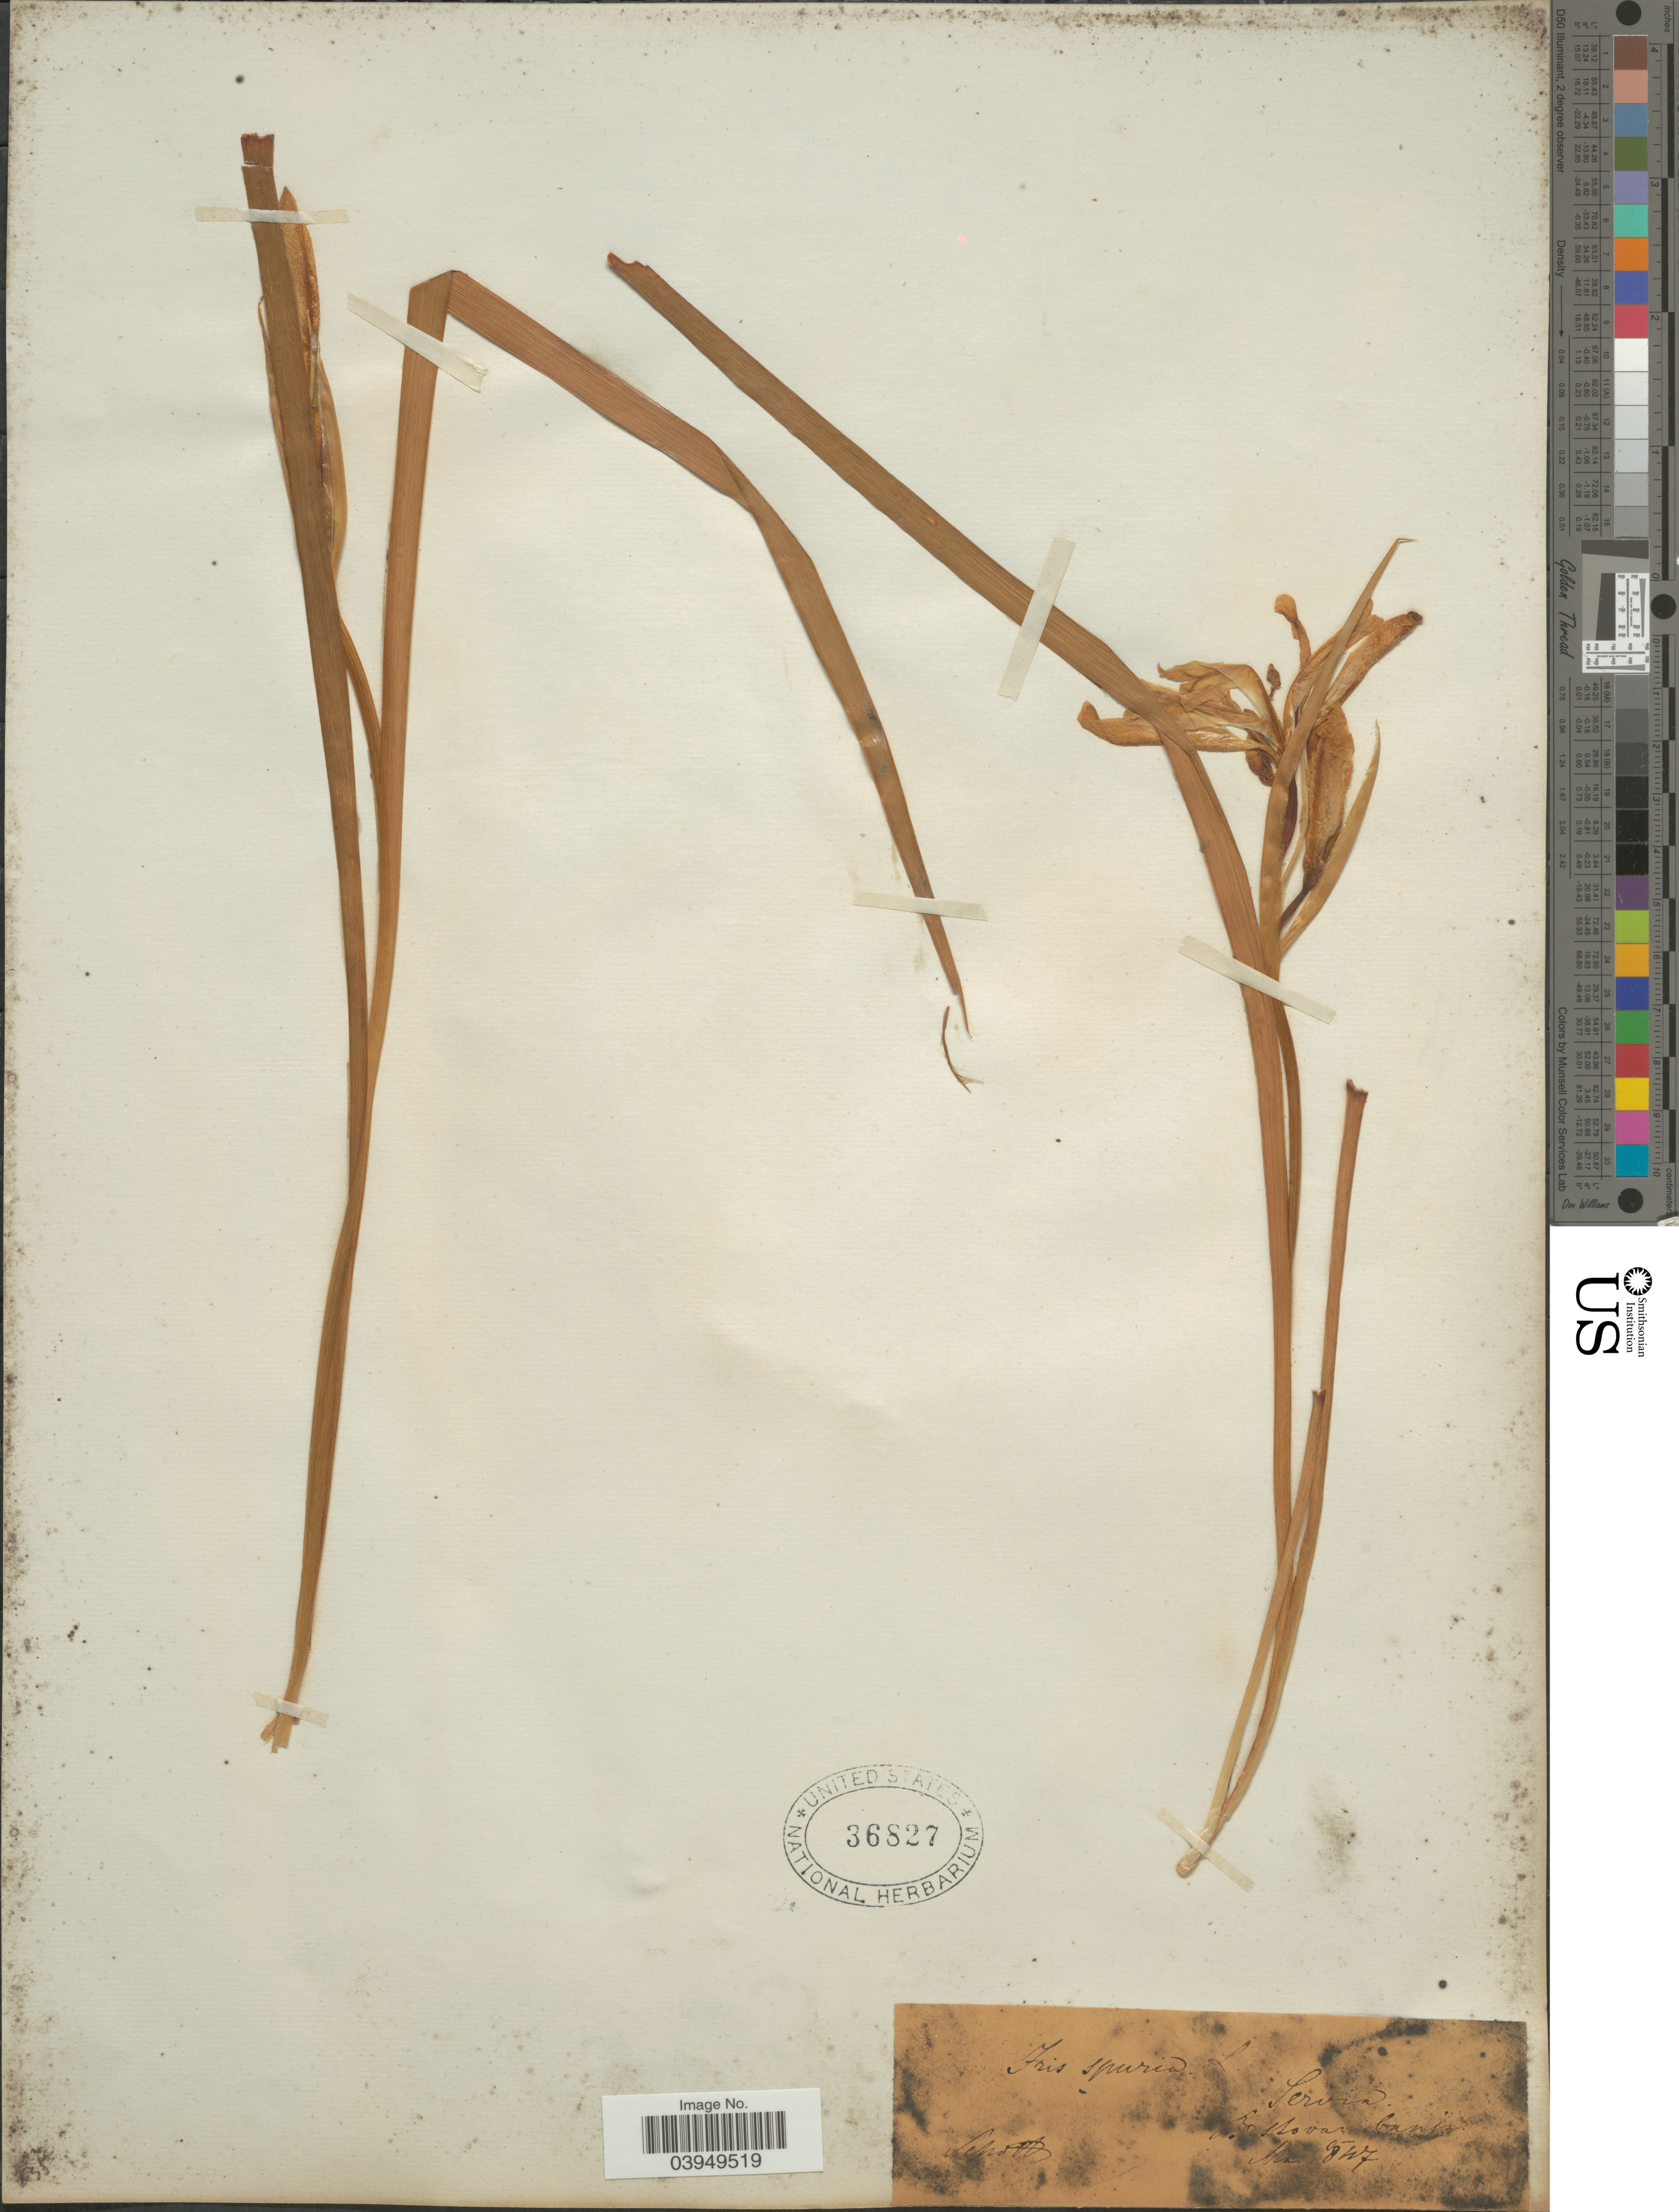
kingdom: Plantae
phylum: Tracheophyta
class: Liliopsida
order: Asparagales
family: Iridaceae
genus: Iris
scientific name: Iris spuria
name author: L.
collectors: -. Schottz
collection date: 1847-05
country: Serbia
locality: Servia. Bostovar banja.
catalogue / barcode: US 36827